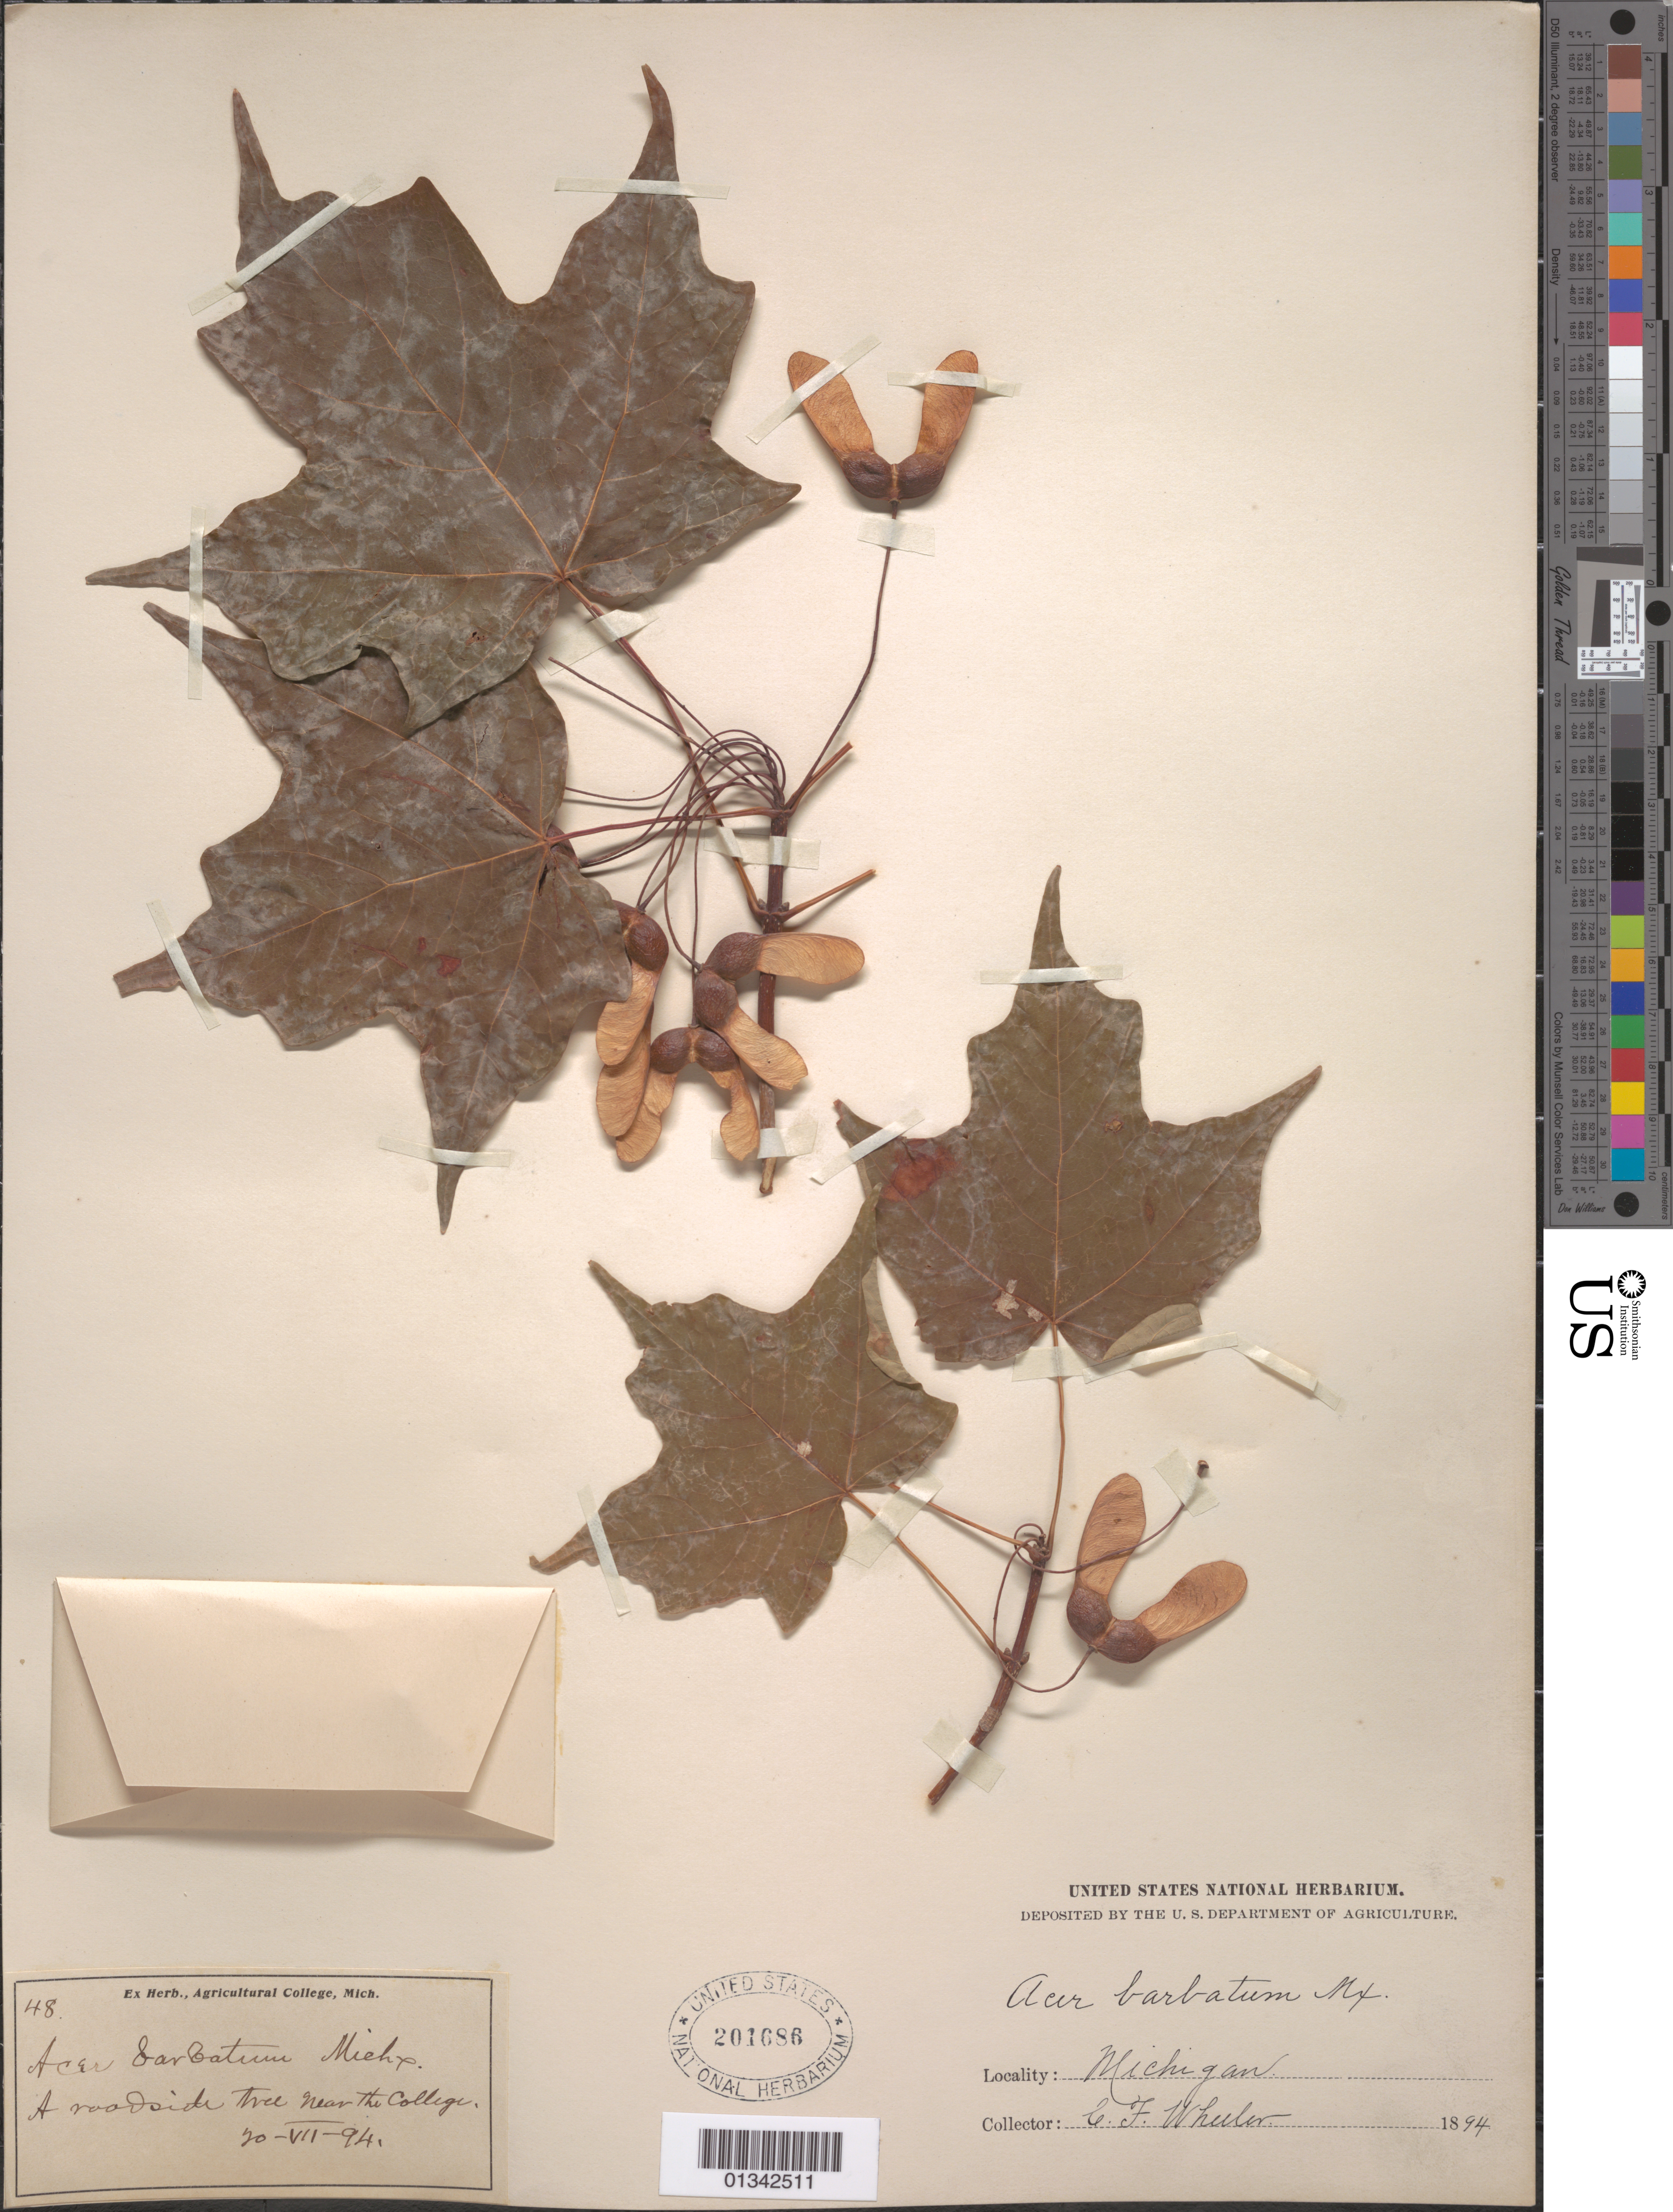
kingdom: Plantae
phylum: Tracheophyta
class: Magnoliopsida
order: Sapindales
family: Sapindaceae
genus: Acer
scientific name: Acer saccharum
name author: Marshall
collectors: C. Wheeler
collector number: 48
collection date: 1894-07-20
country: United States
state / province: Michigan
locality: Agricultural College [E. Lansing?], roadside near the college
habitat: Roadside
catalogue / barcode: US 201686